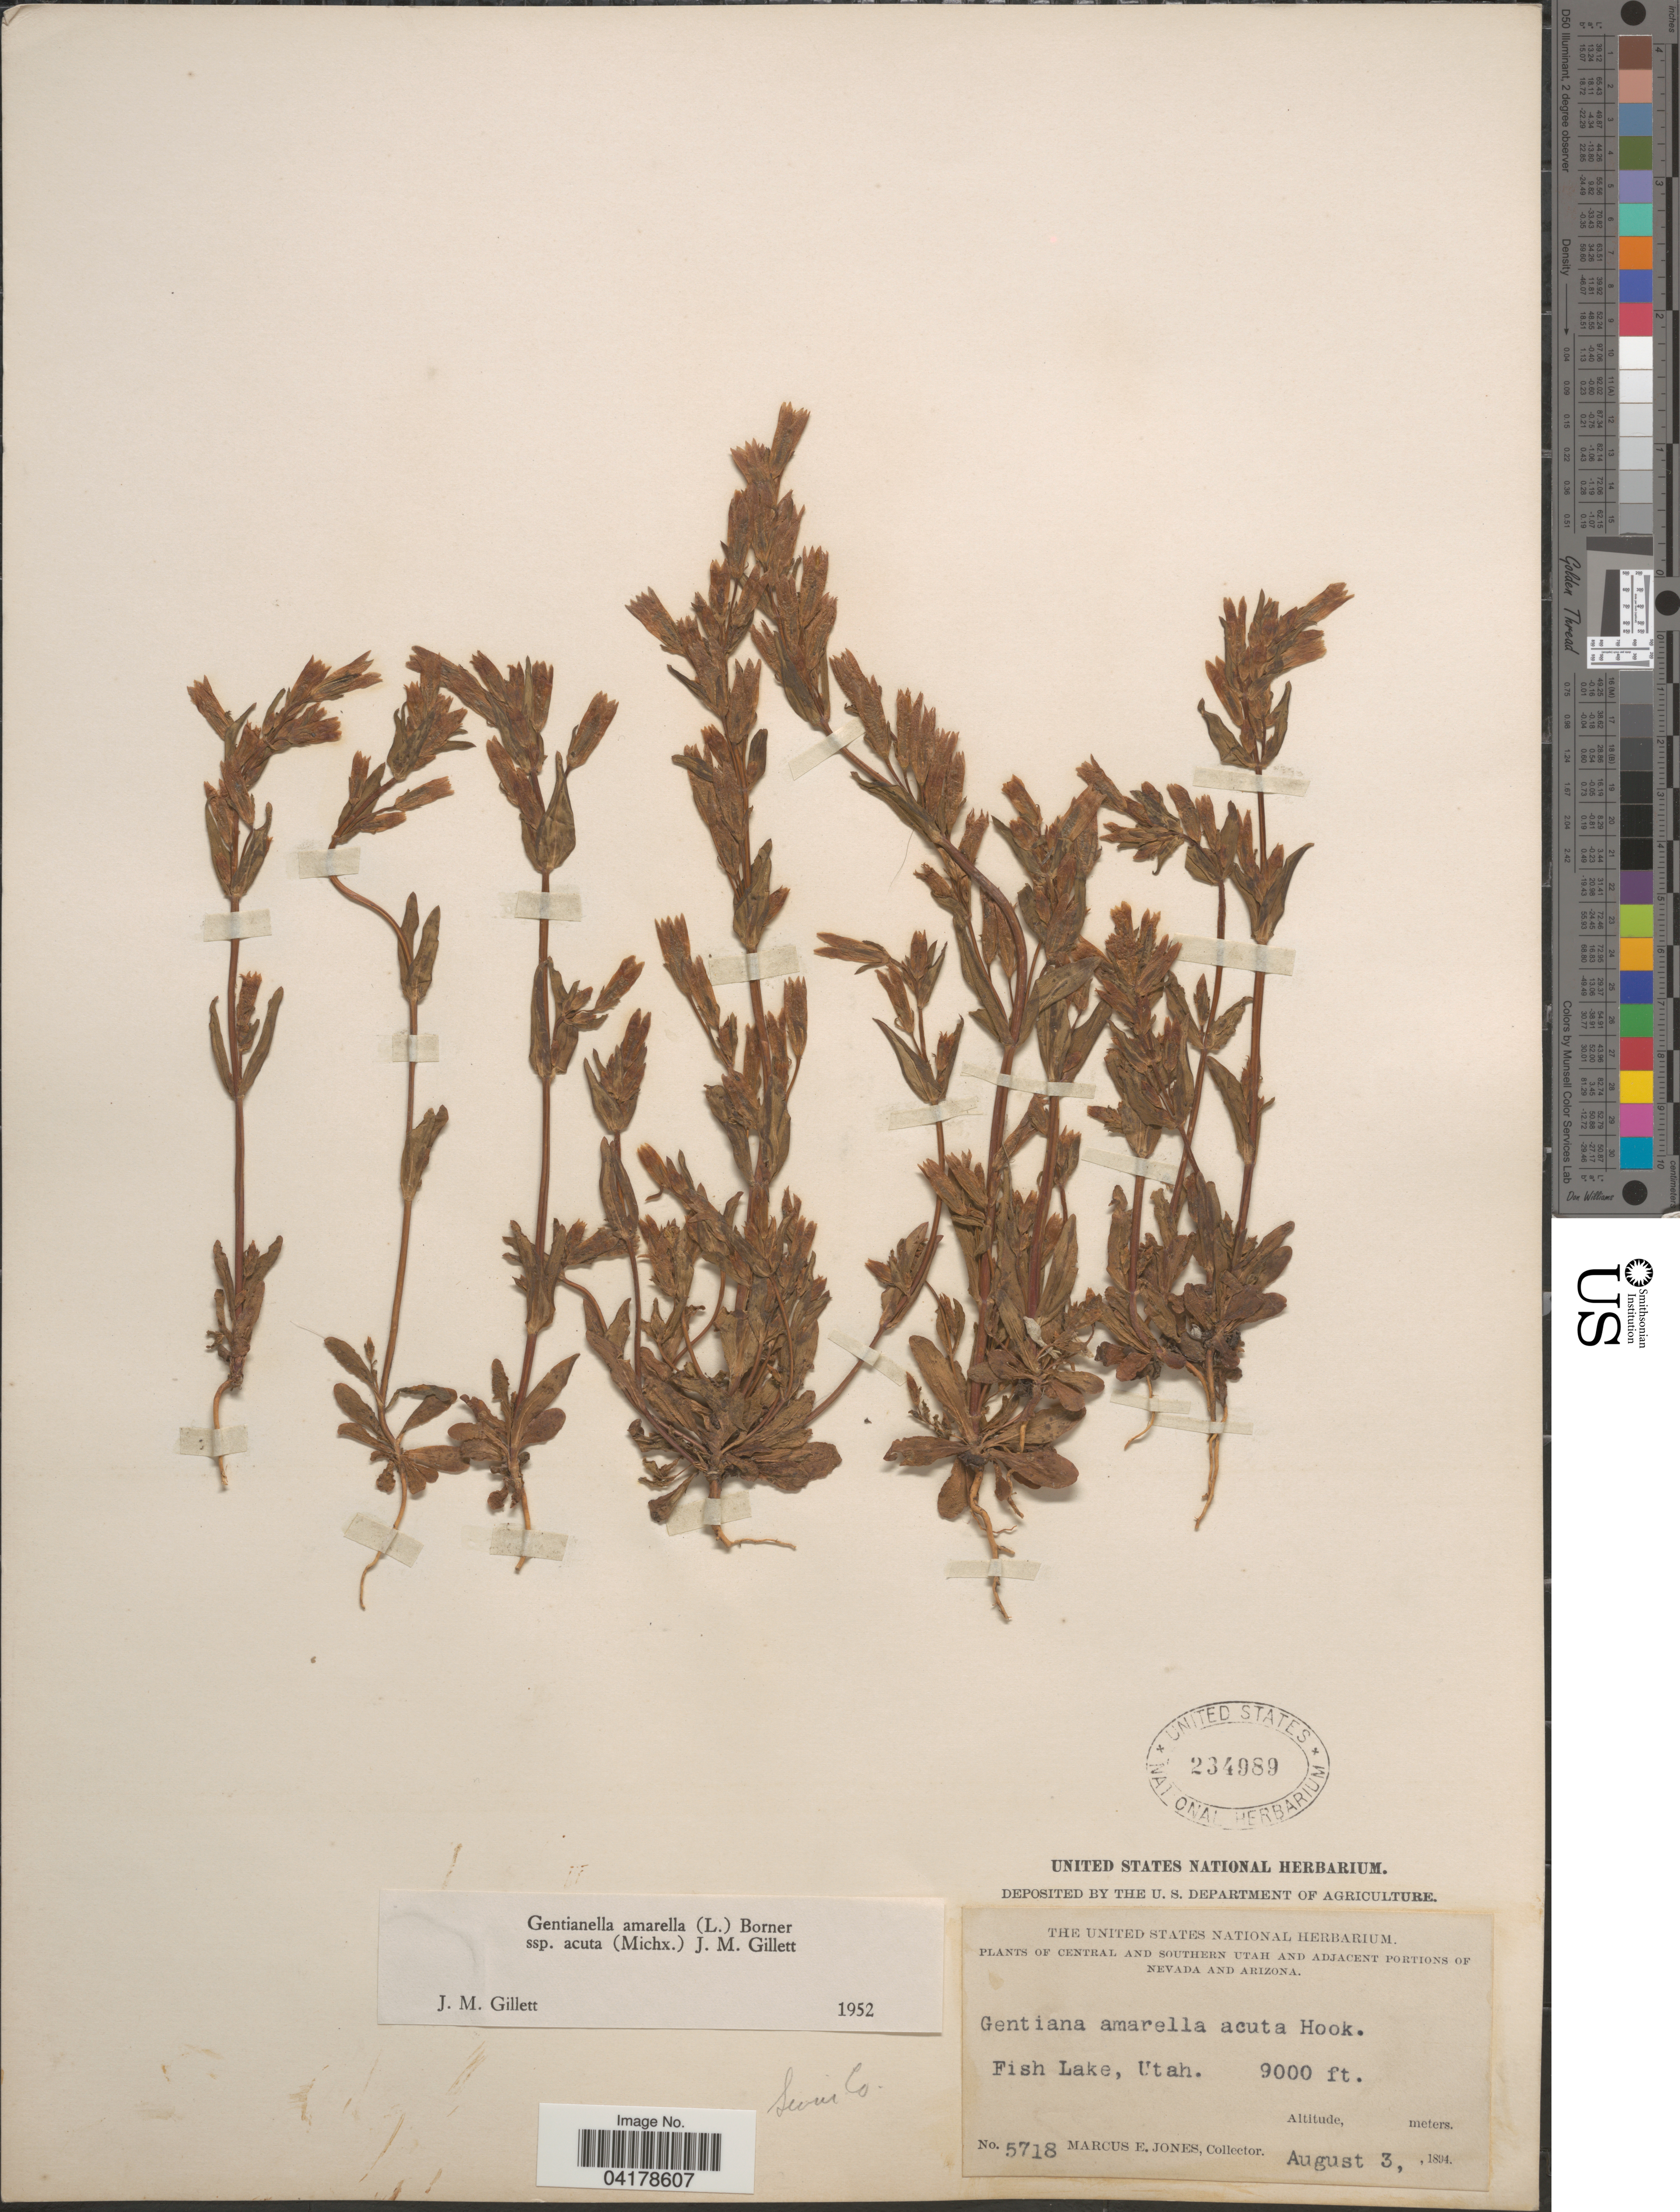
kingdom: Plantae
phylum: Tracheophyta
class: Magnoliopsida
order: Gentianales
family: Gentianaceae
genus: Gentianella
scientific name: Gentianella amarella subsp. acuta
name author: (Michx.) J.M. Gillett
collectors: M. E. Jones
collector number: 5718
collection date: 1894-08-03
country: United States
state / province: Utah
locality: Sevier Co. Central and Southern Utah. Fish Lake.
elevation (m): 2743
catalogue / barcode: US 234989